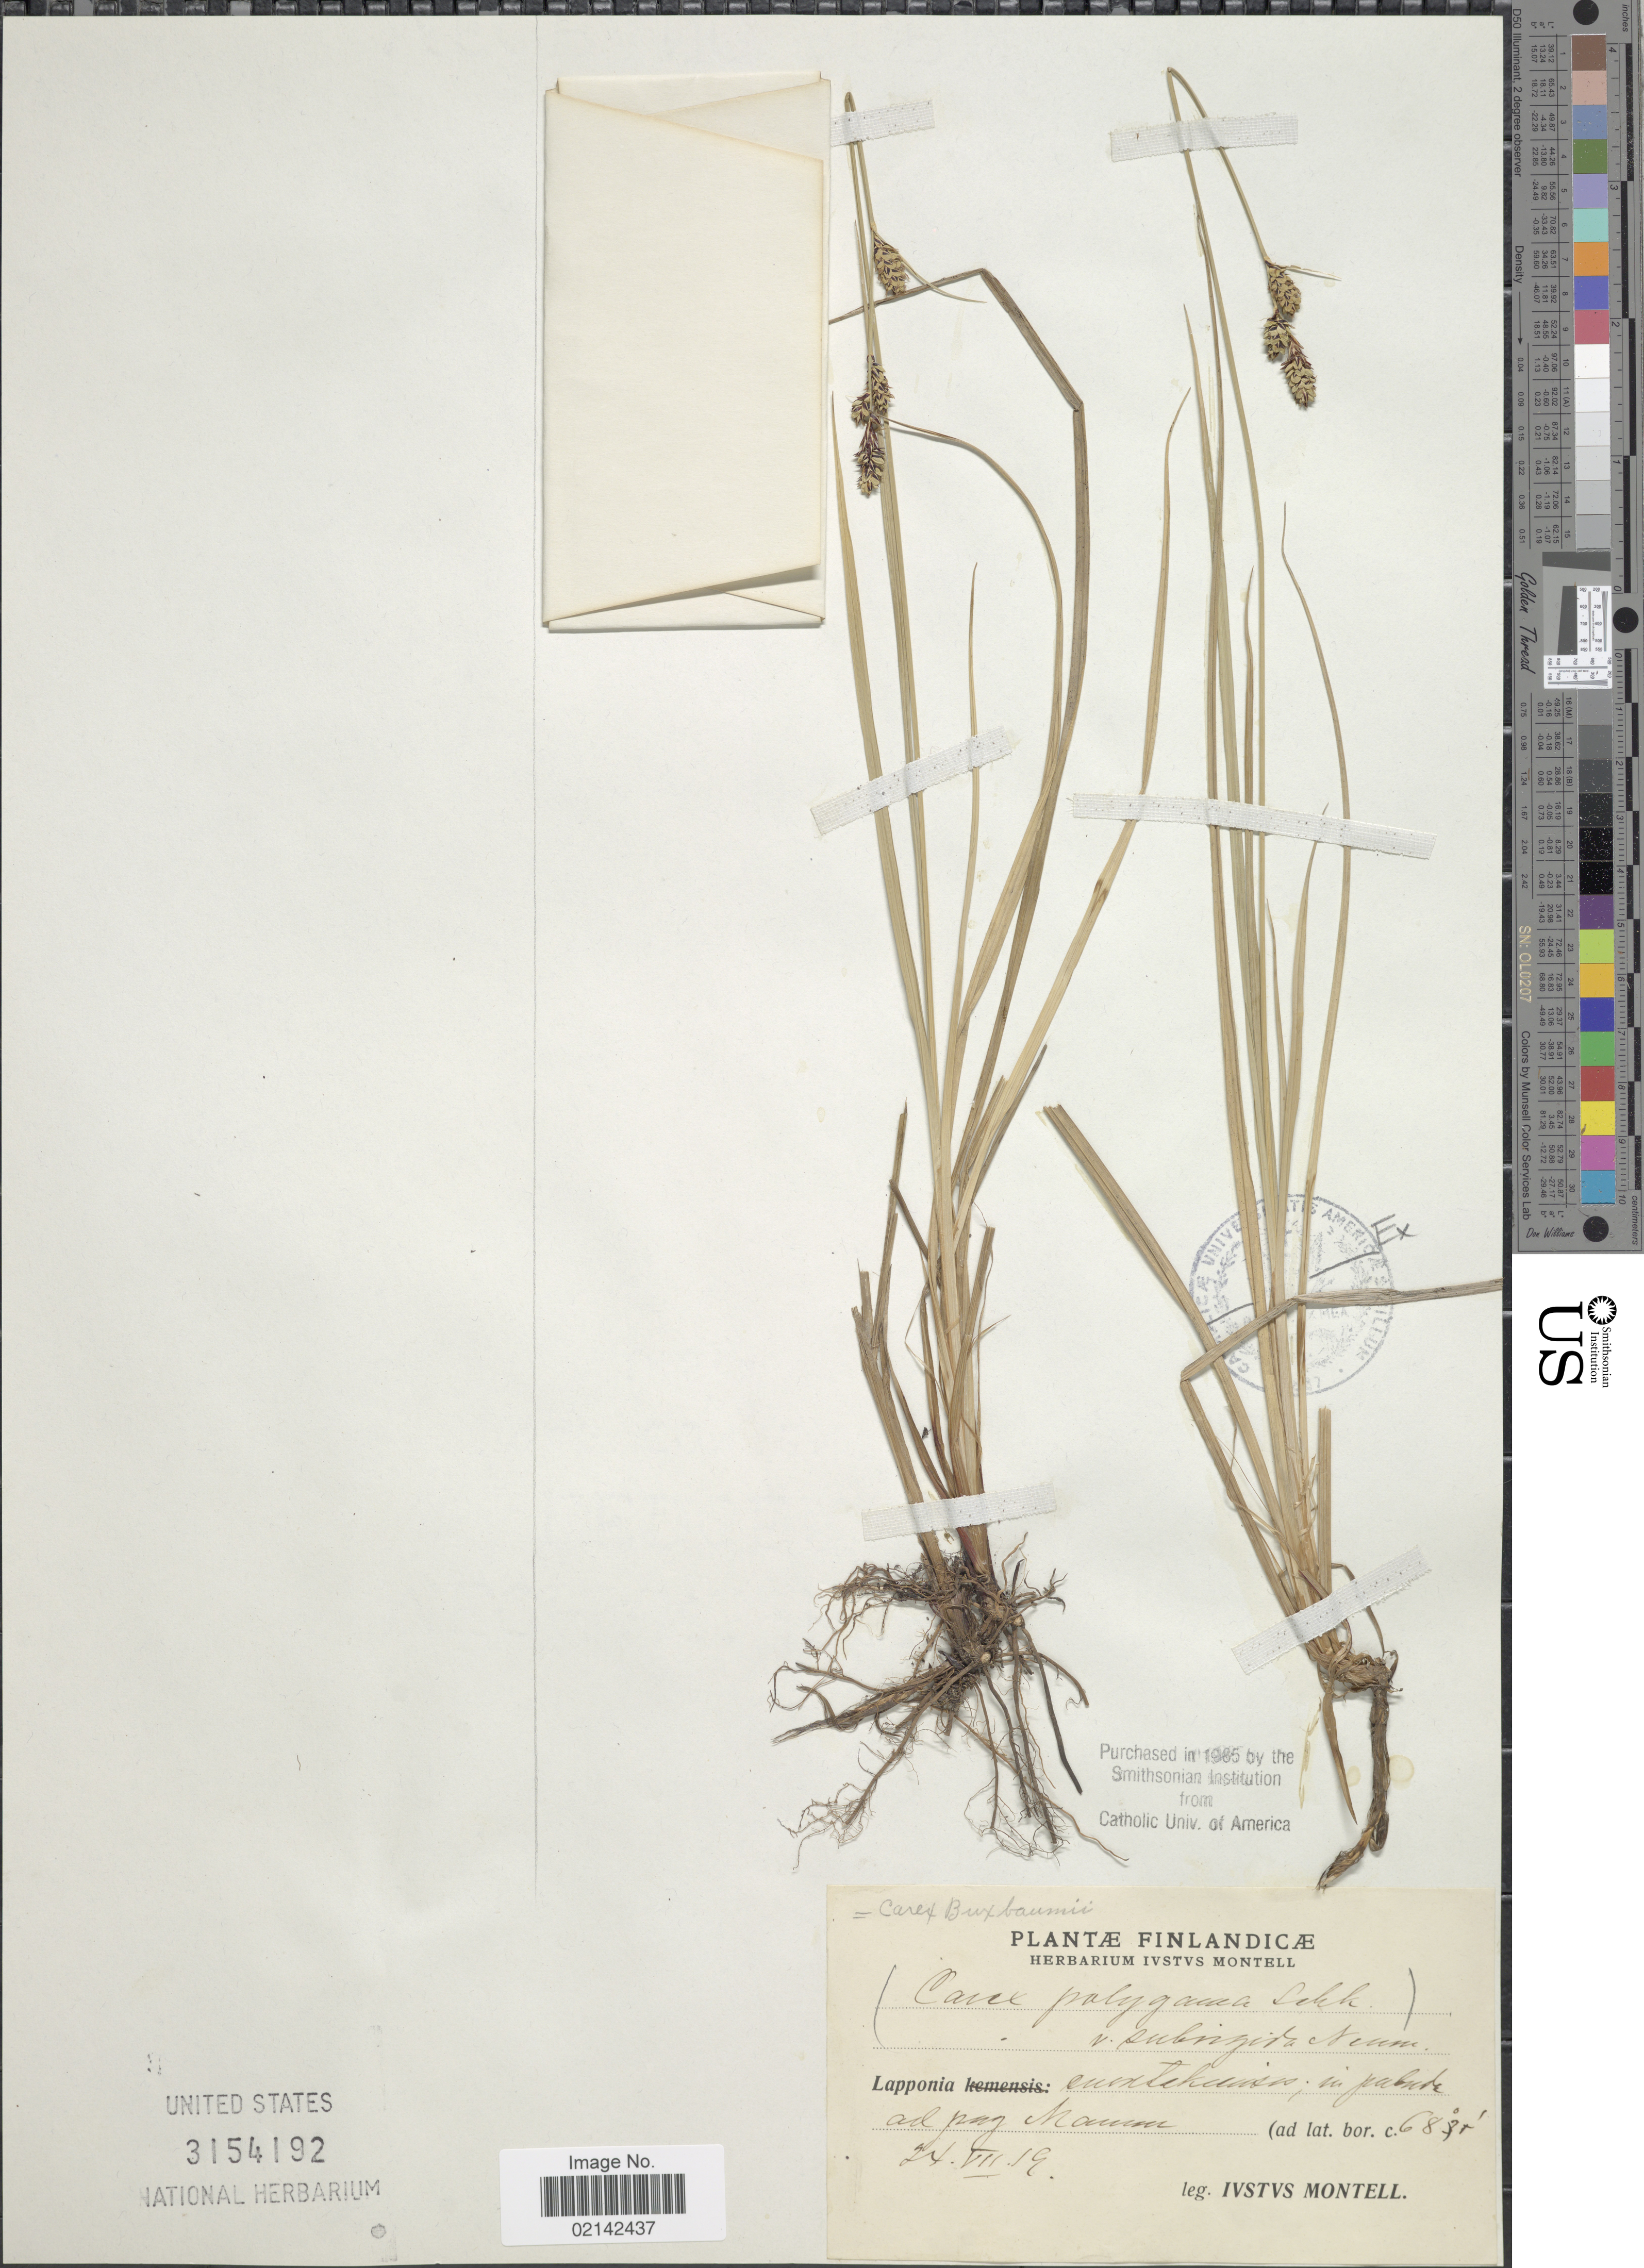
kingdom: Plantae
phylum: Tracheophyta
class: Liliopsida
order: Poales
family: Cyperaceae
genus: Carex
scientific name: Carex buxbaumii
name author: Wahlenb.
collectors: I. Montell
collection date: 1919-07-24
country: Finland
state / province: Lappi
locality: Lapponia, enontekiensis, in palude ad pag Maunu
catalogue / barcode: US 3154192